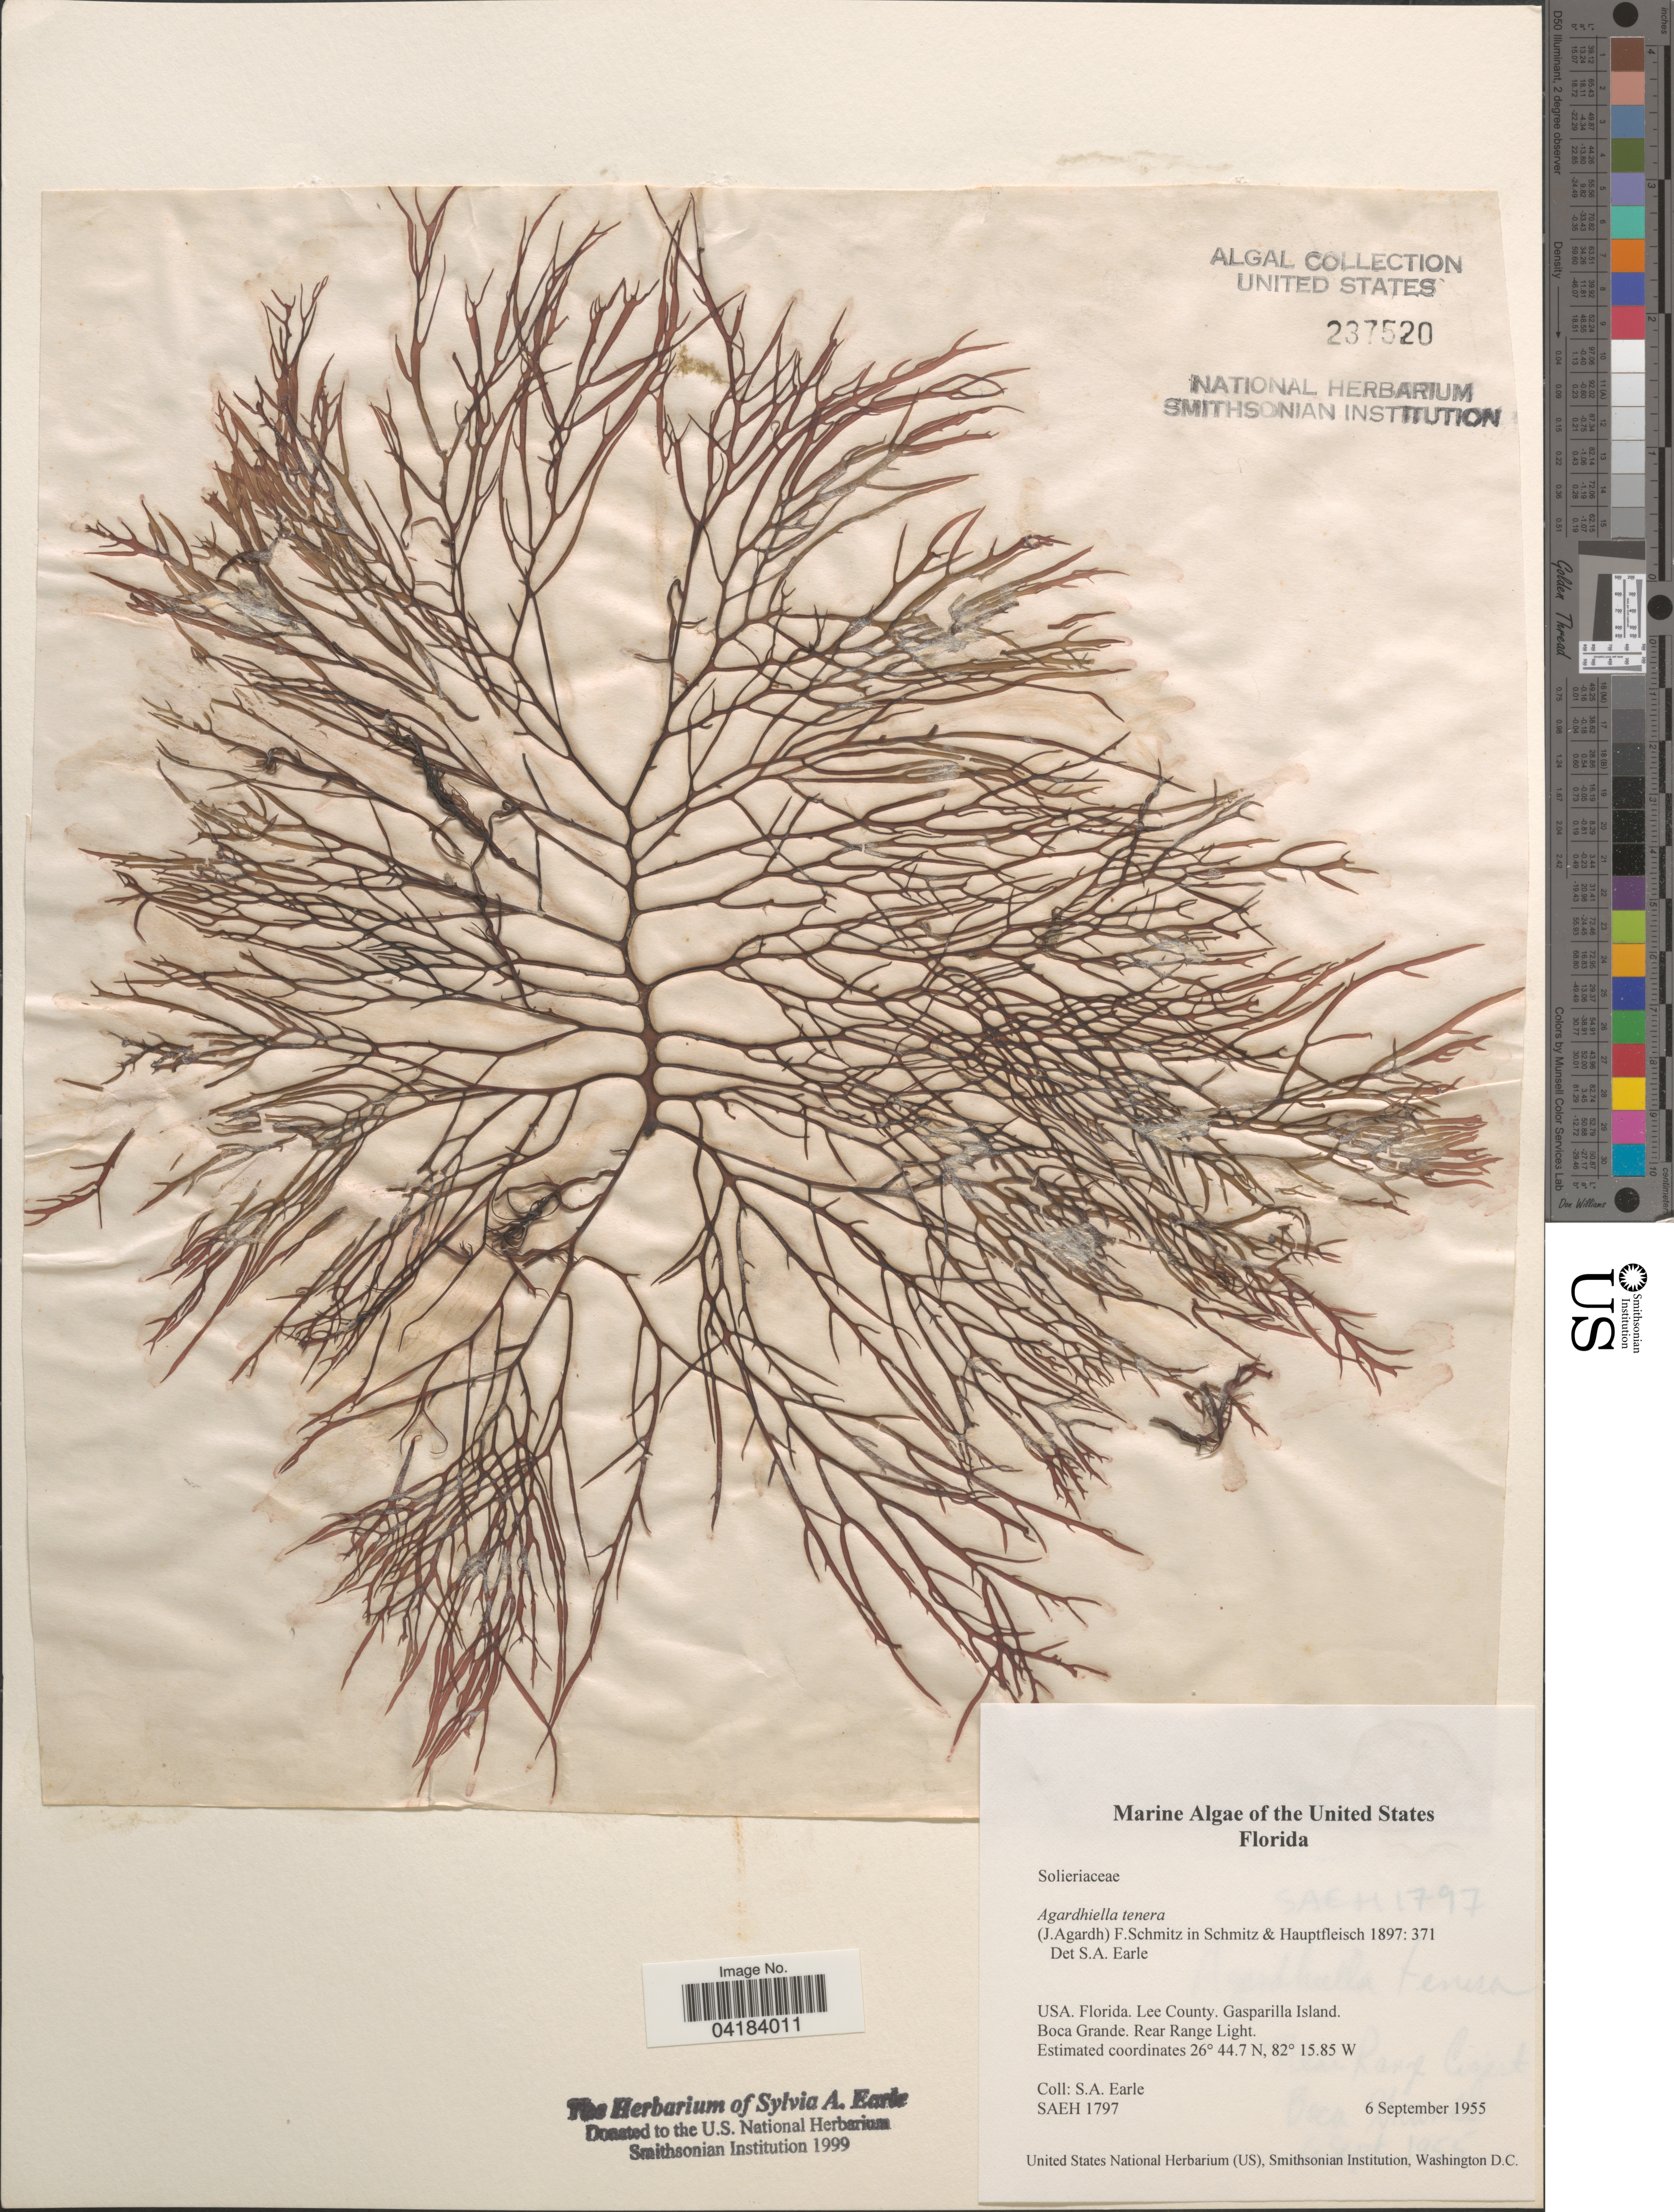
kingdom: Plantae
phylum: Rhodophyta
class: Florideophyceae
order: Gigartinales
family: Solieriaceae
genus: Agardhiella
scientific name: Agardhiella tenera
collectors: S. A. Earle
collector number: SAEH1797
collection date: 1955-09-06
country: United States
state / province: Florida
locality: Lee County. Gasparrilla Island. Boca Grande. Rear Range Light.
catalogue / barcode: US 237520